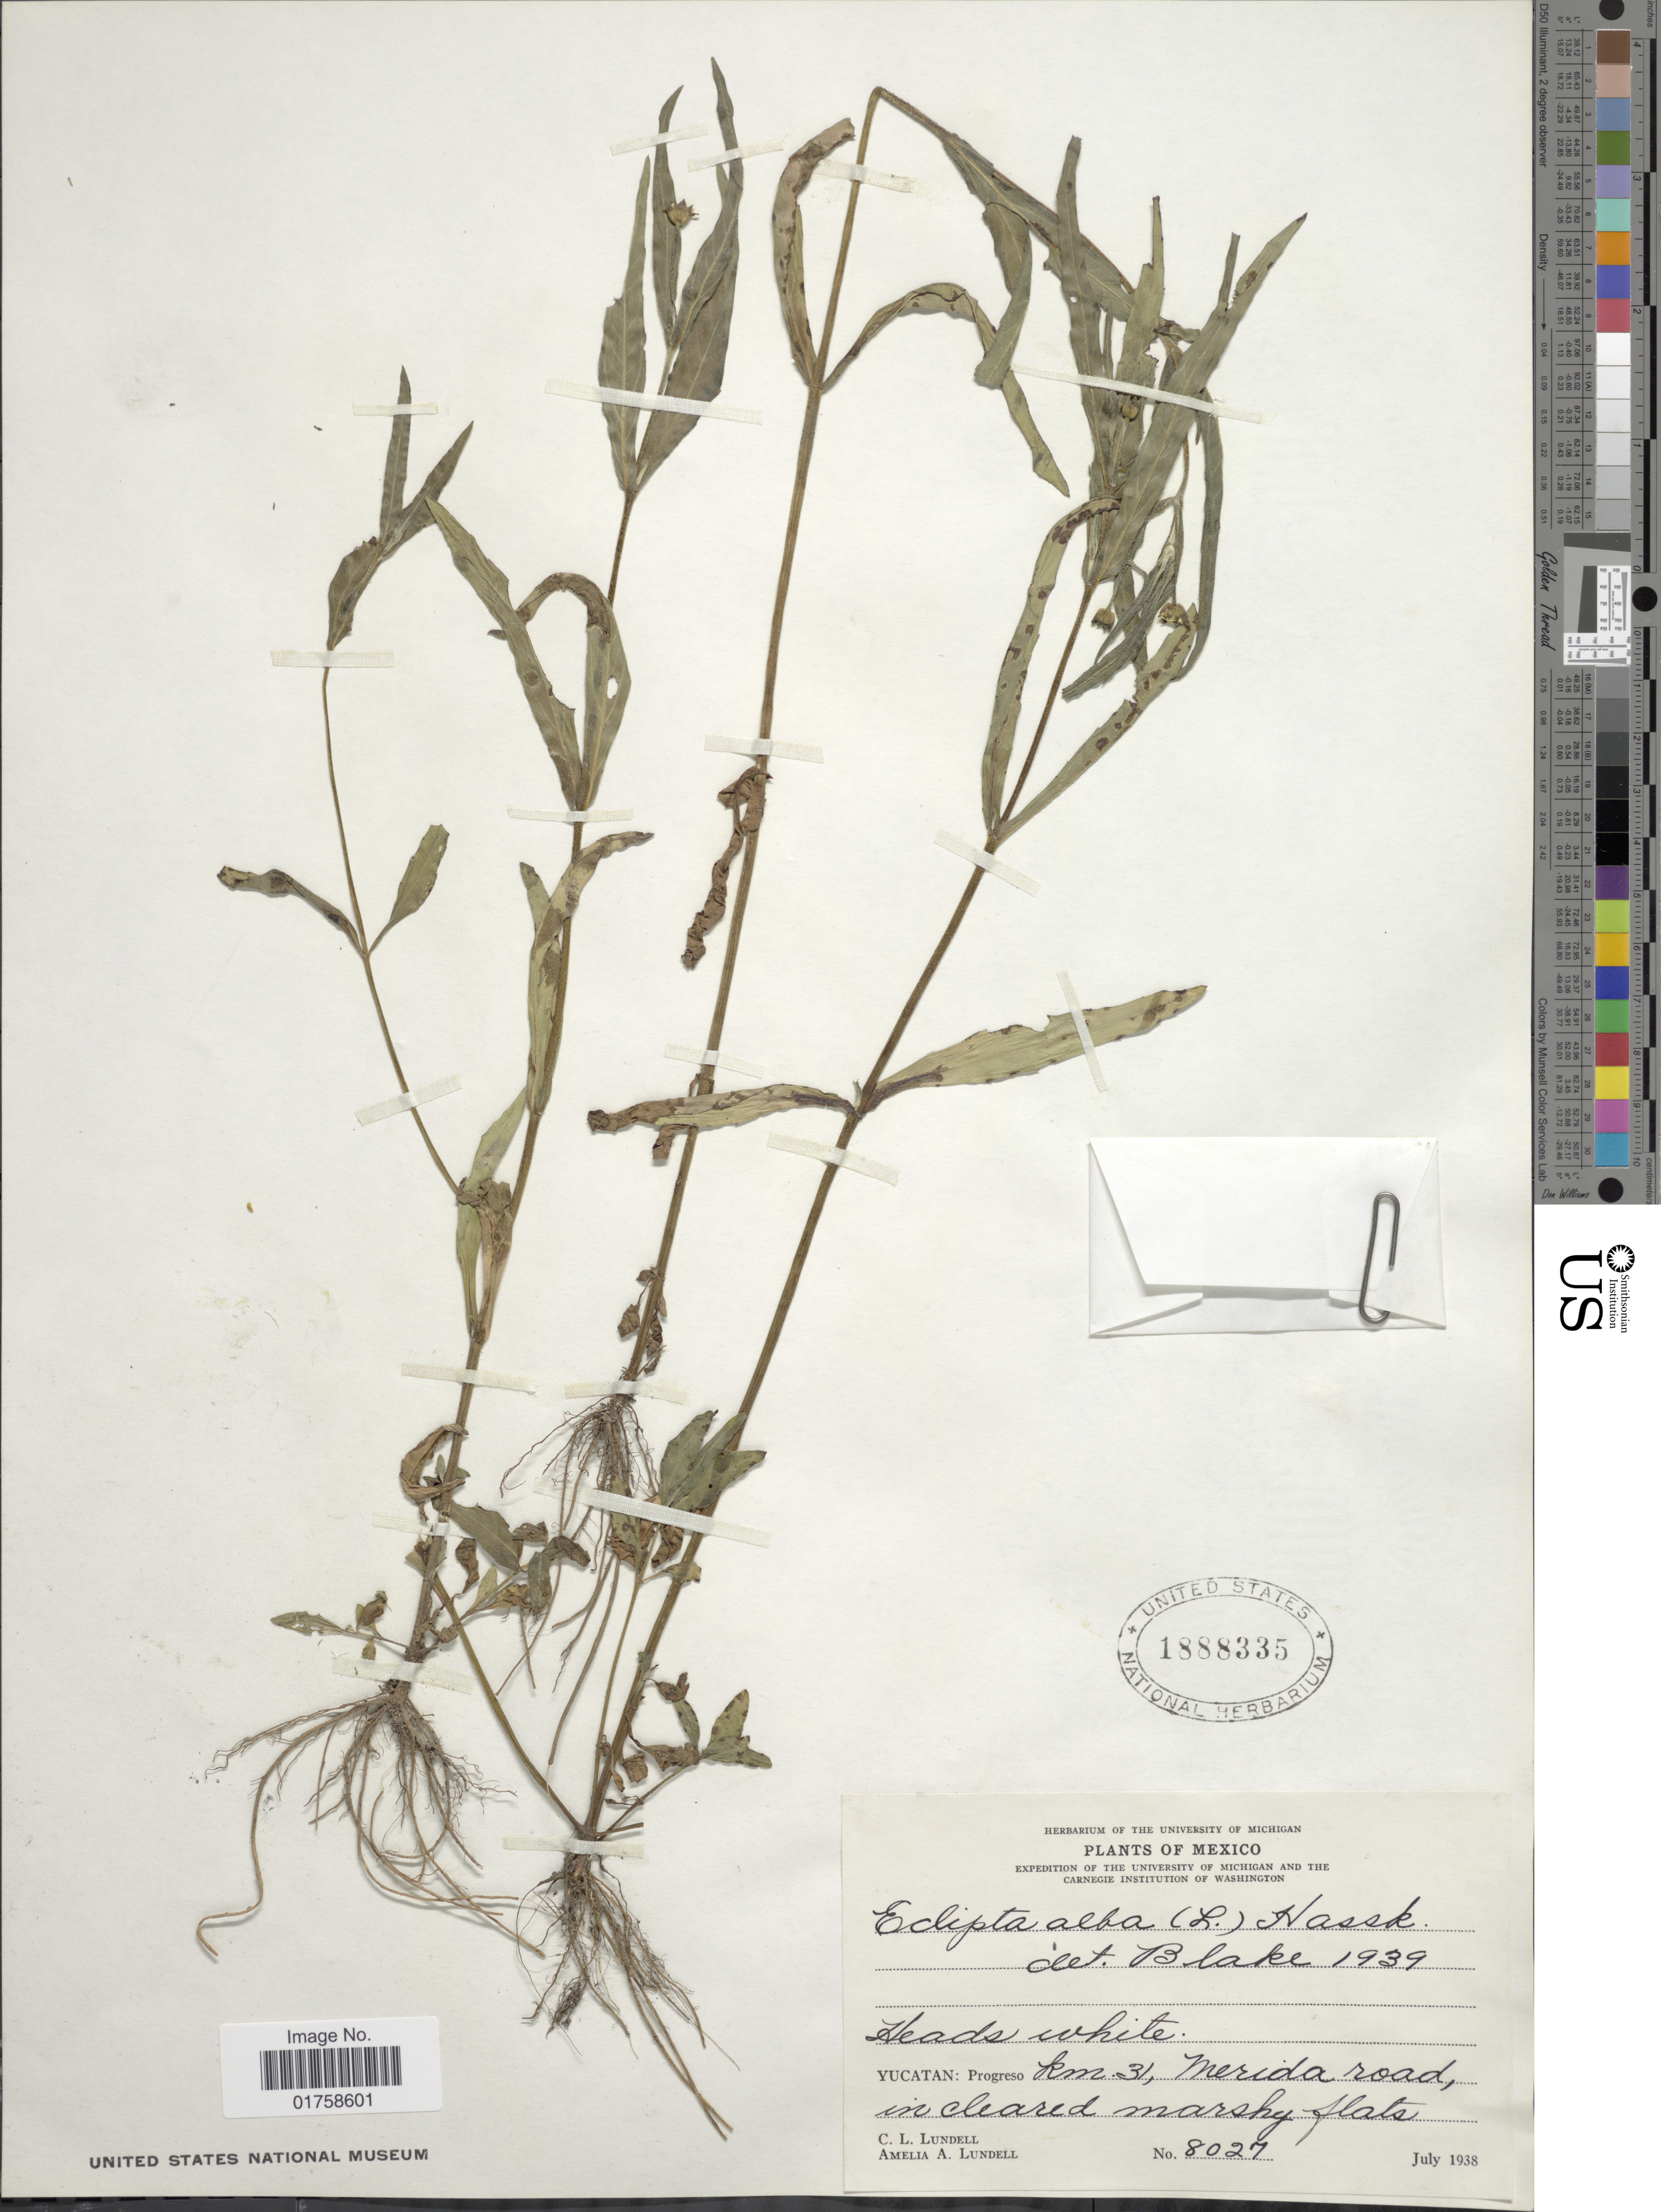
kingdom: Plantae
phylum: Tracheophyta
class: Magnoliopsida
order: Asterales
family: Asteraceae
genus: Eclipta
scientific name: Eclipta alba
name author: (L.) Hassk.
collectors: C. L. Lundell & A. A. Lundell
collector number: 8027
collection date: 1938-07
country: Mexico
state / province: Yucatán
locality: Mexico. Yucatán: Progreso km 31, Merida road, in cleared marshy flats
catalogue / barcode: US 1888335